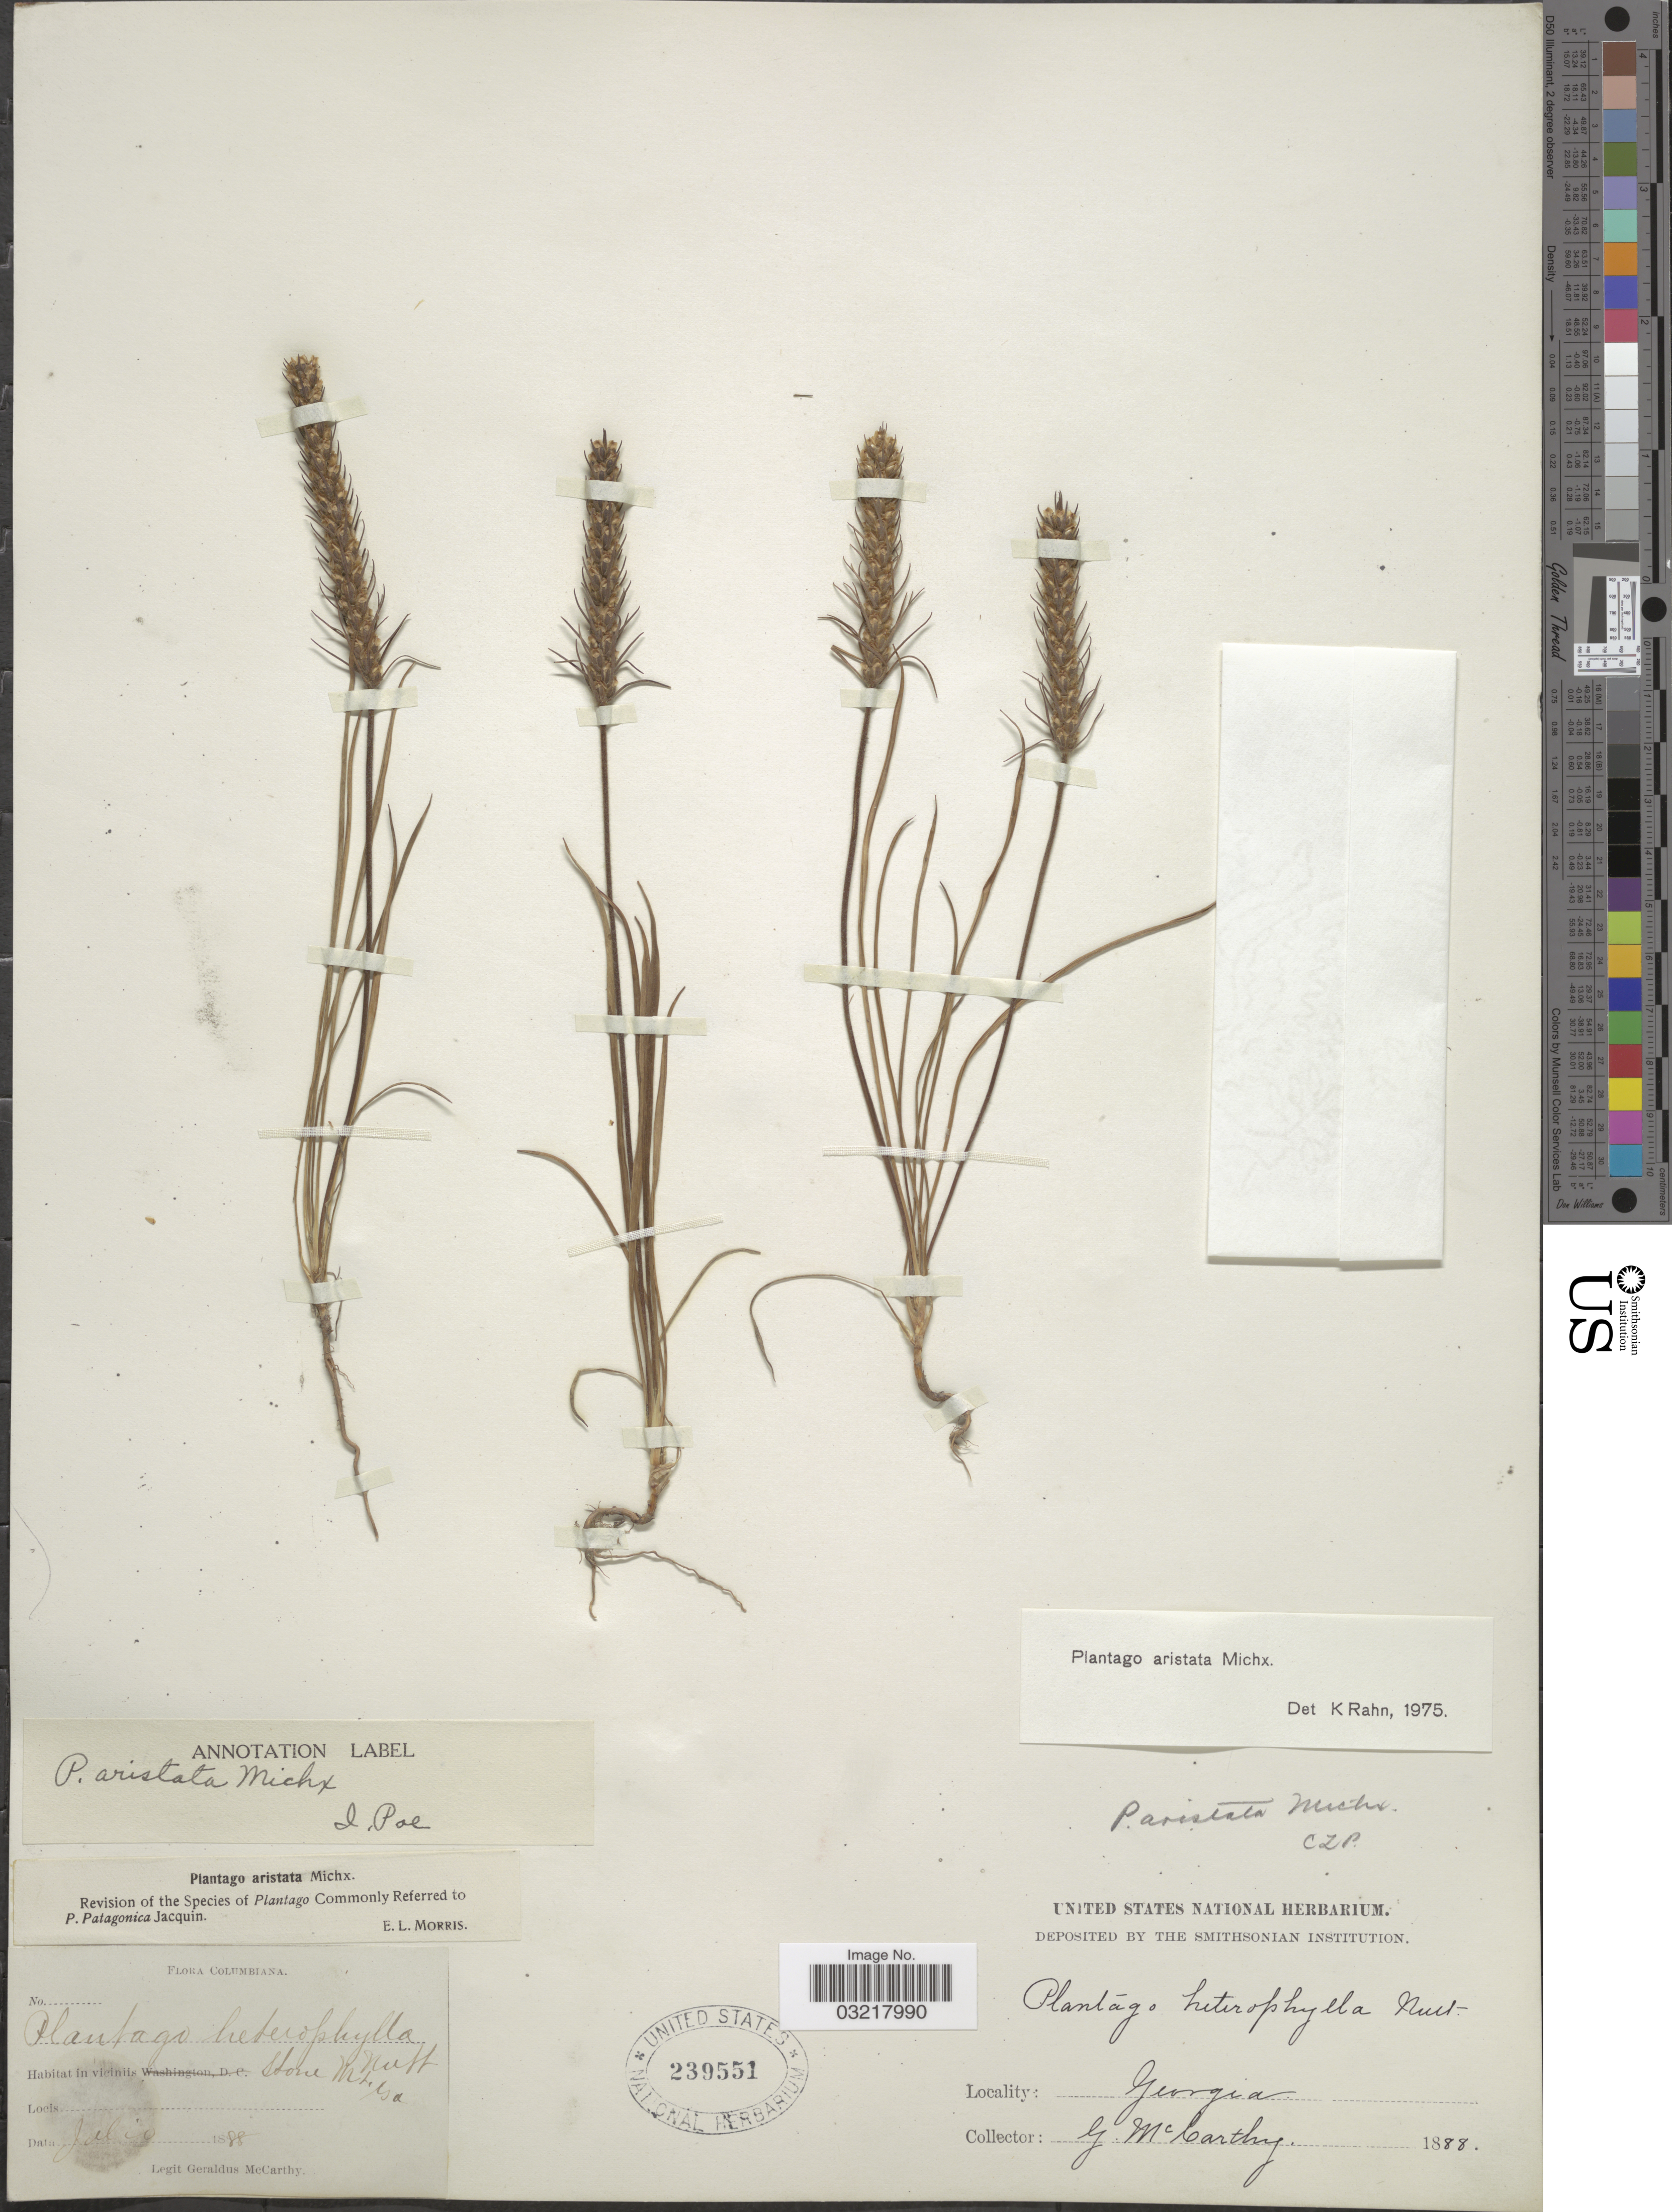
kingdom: Plantae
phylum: Tracheophyta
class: Magnoliopsida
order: Lamiales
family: Plantaginaceae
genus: Plantago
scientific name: Plantago aristata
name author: Michx.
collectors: M. McCarthy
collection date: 1888-07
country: United States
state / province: Georgia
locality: Viciniis Stone Mt. Ga.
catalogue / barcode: US 239551